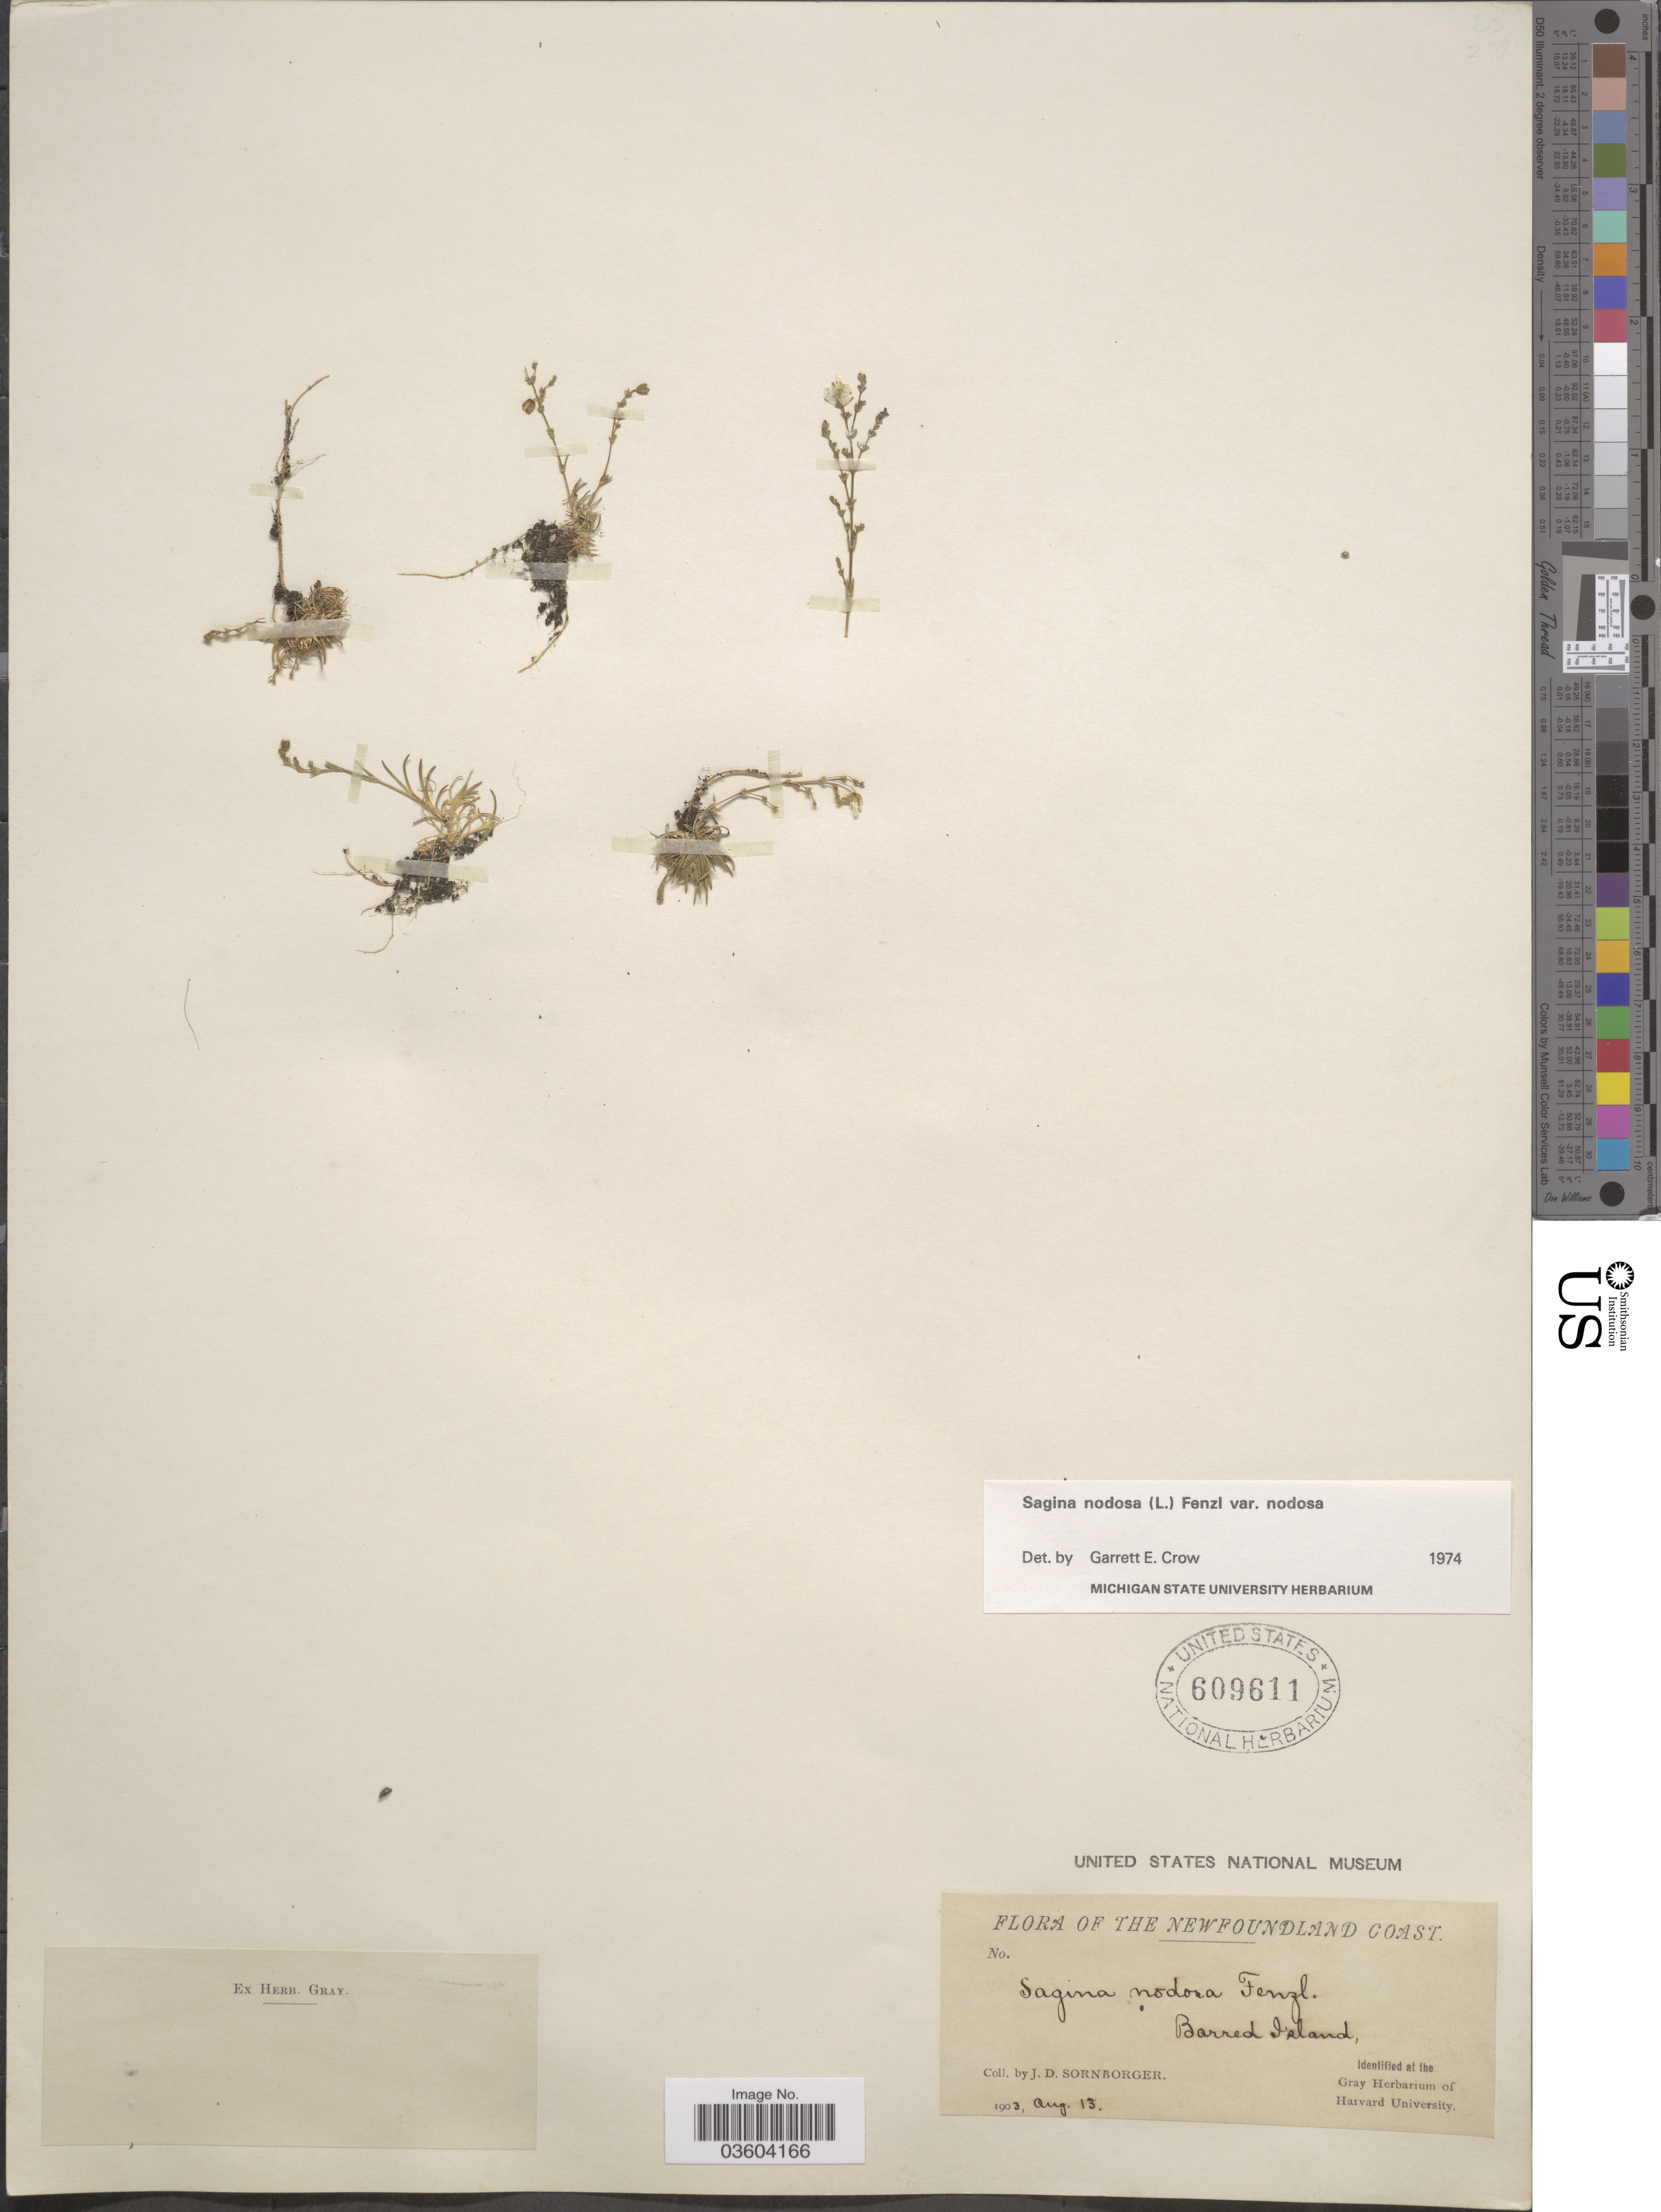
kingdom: Plantae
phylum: Tracheophyta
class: Magnoliopsida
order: Caryophyllales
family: Caryophyllaceae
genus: Sagina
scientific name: Sagina nodosa var. nodosa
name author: (L.) Fenzl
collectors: J. Sornborger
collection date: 1903-08-13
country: Canada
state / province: Newfoundland and Labrador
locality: The Newfoundland Coast. Barred Island.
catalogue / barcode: US 609611